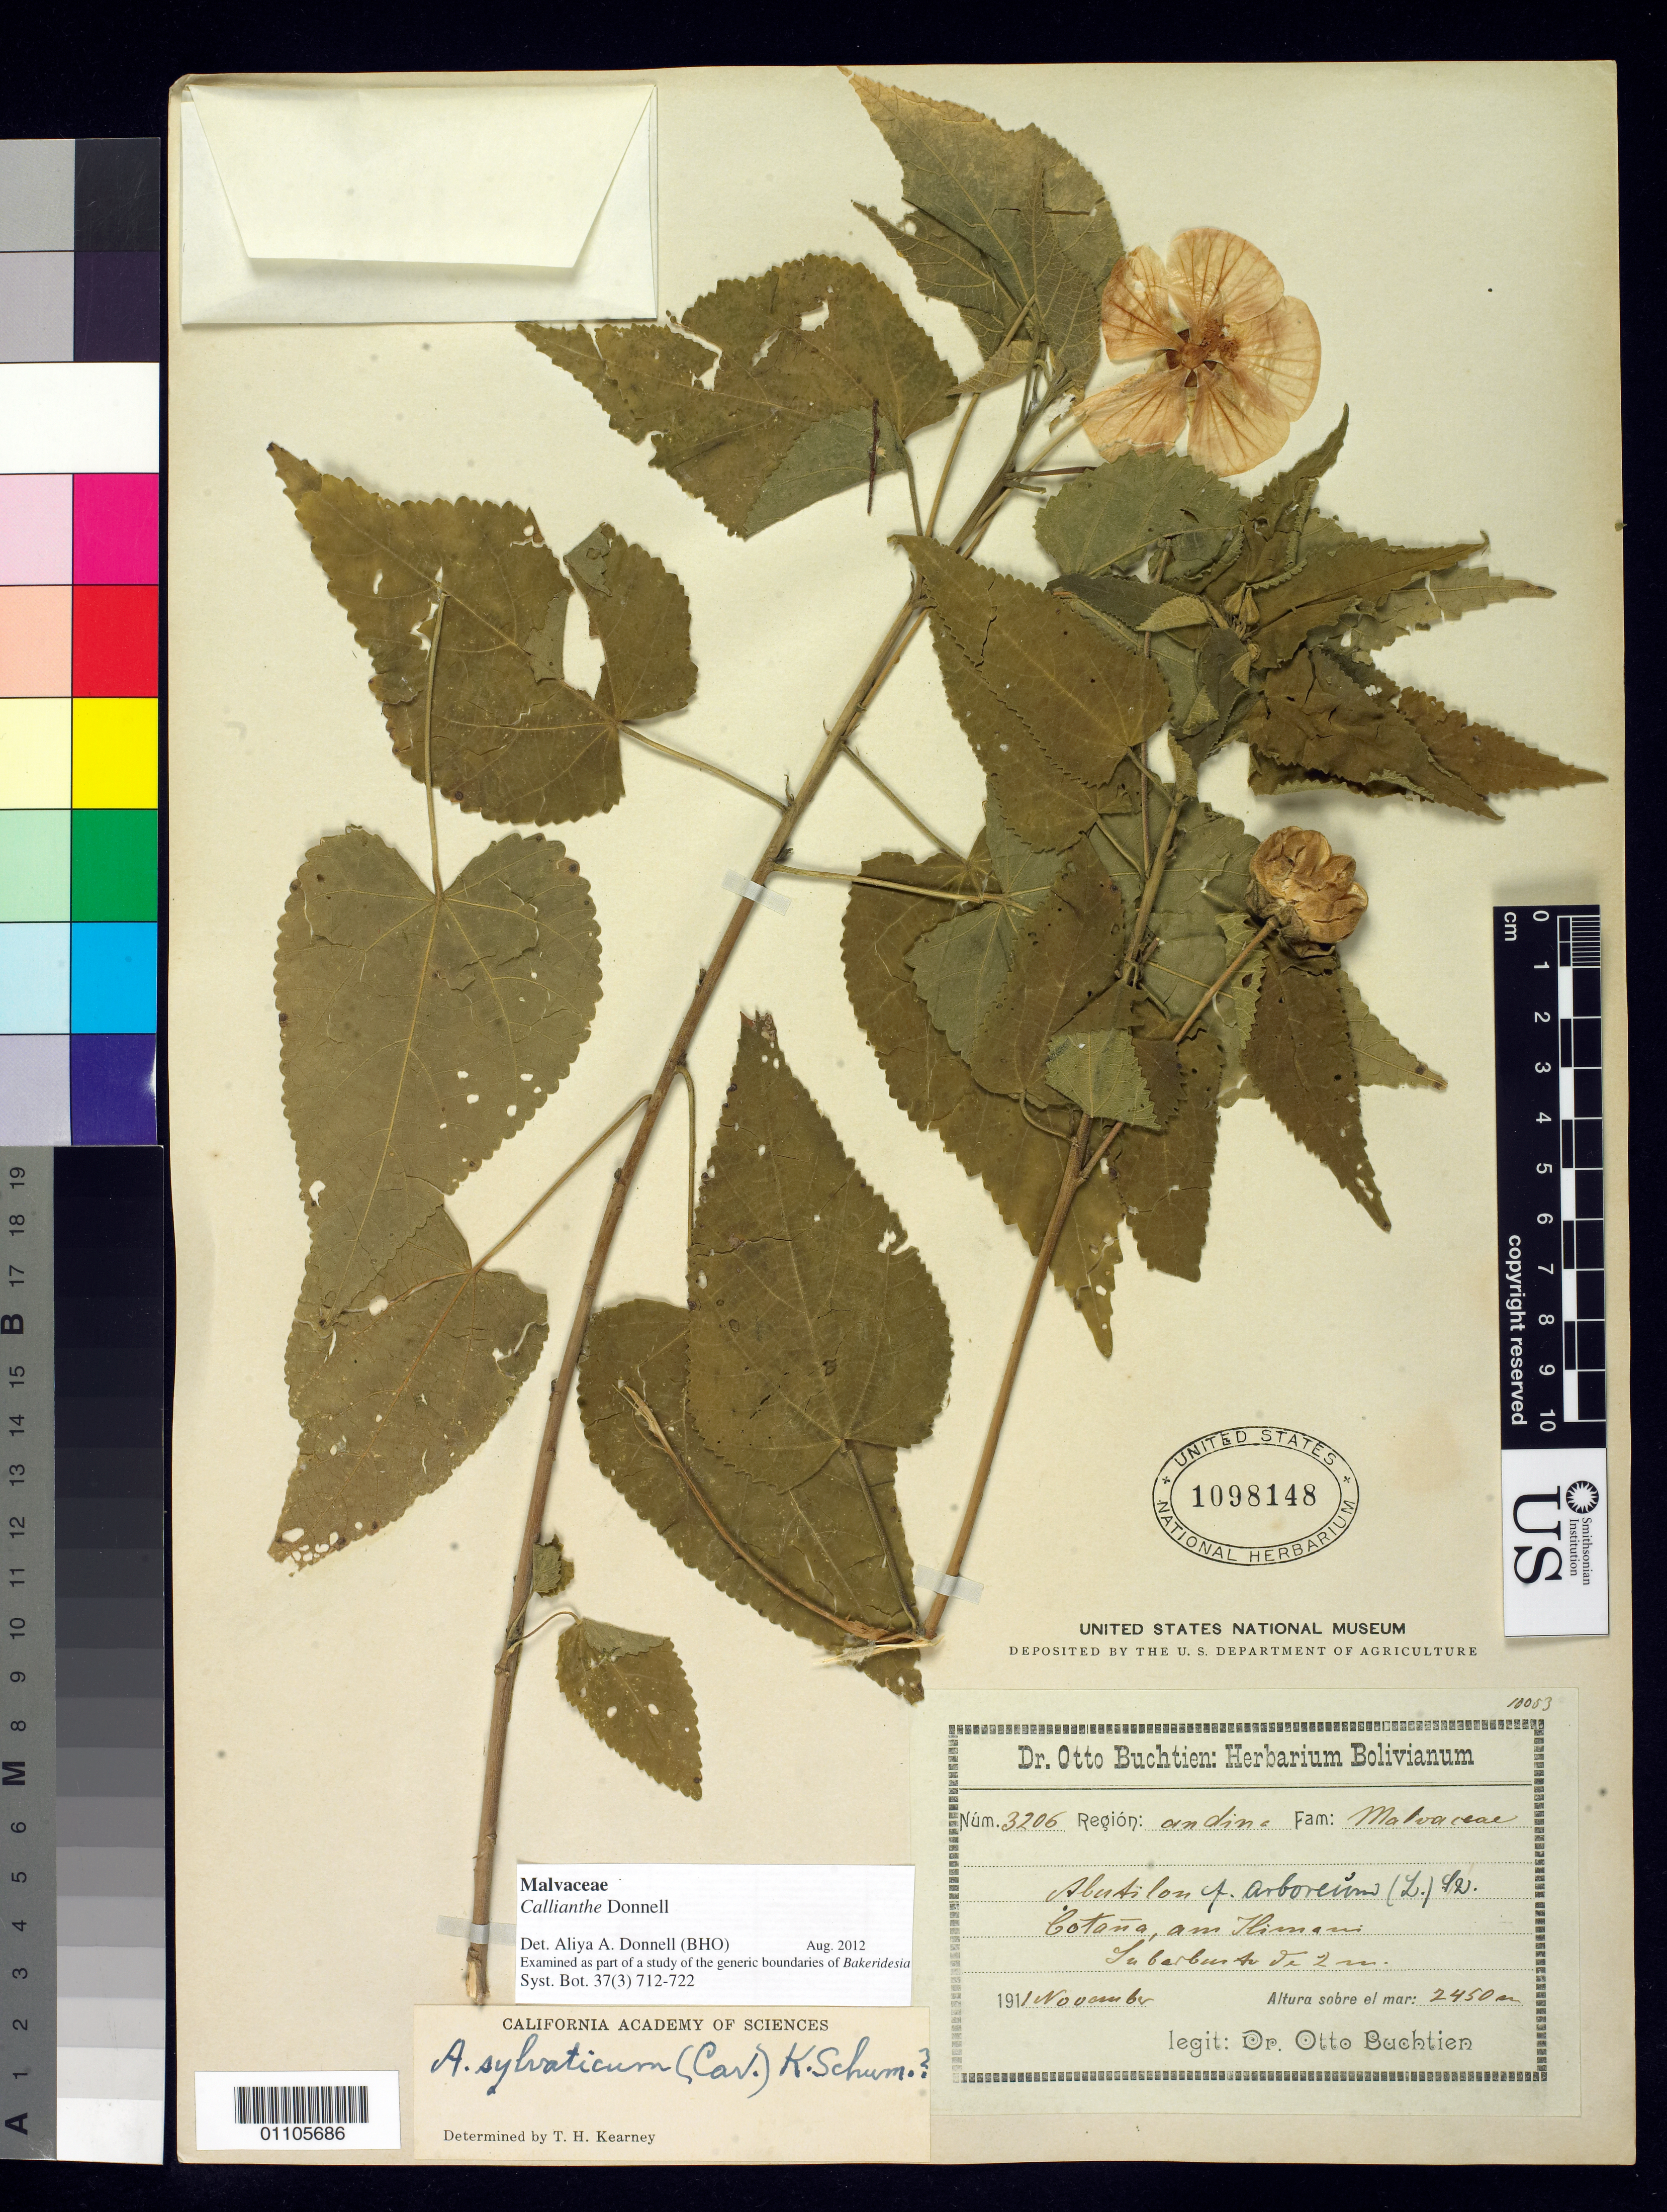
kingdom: Plantae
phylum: Tracheophyta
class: Magnoliopsida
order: Malvales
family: Malvaceae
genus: Abutilon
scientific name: Abutilon sylvaticum subsp. buchtienii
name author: R.E. Fr.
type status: Isotype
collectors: O. Buchtien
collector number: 3206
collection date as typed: Nov 1911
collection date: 1911-11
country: Bolivia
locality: Cotaña, am Ilimani.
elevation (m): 2450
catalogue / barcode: US 1098148